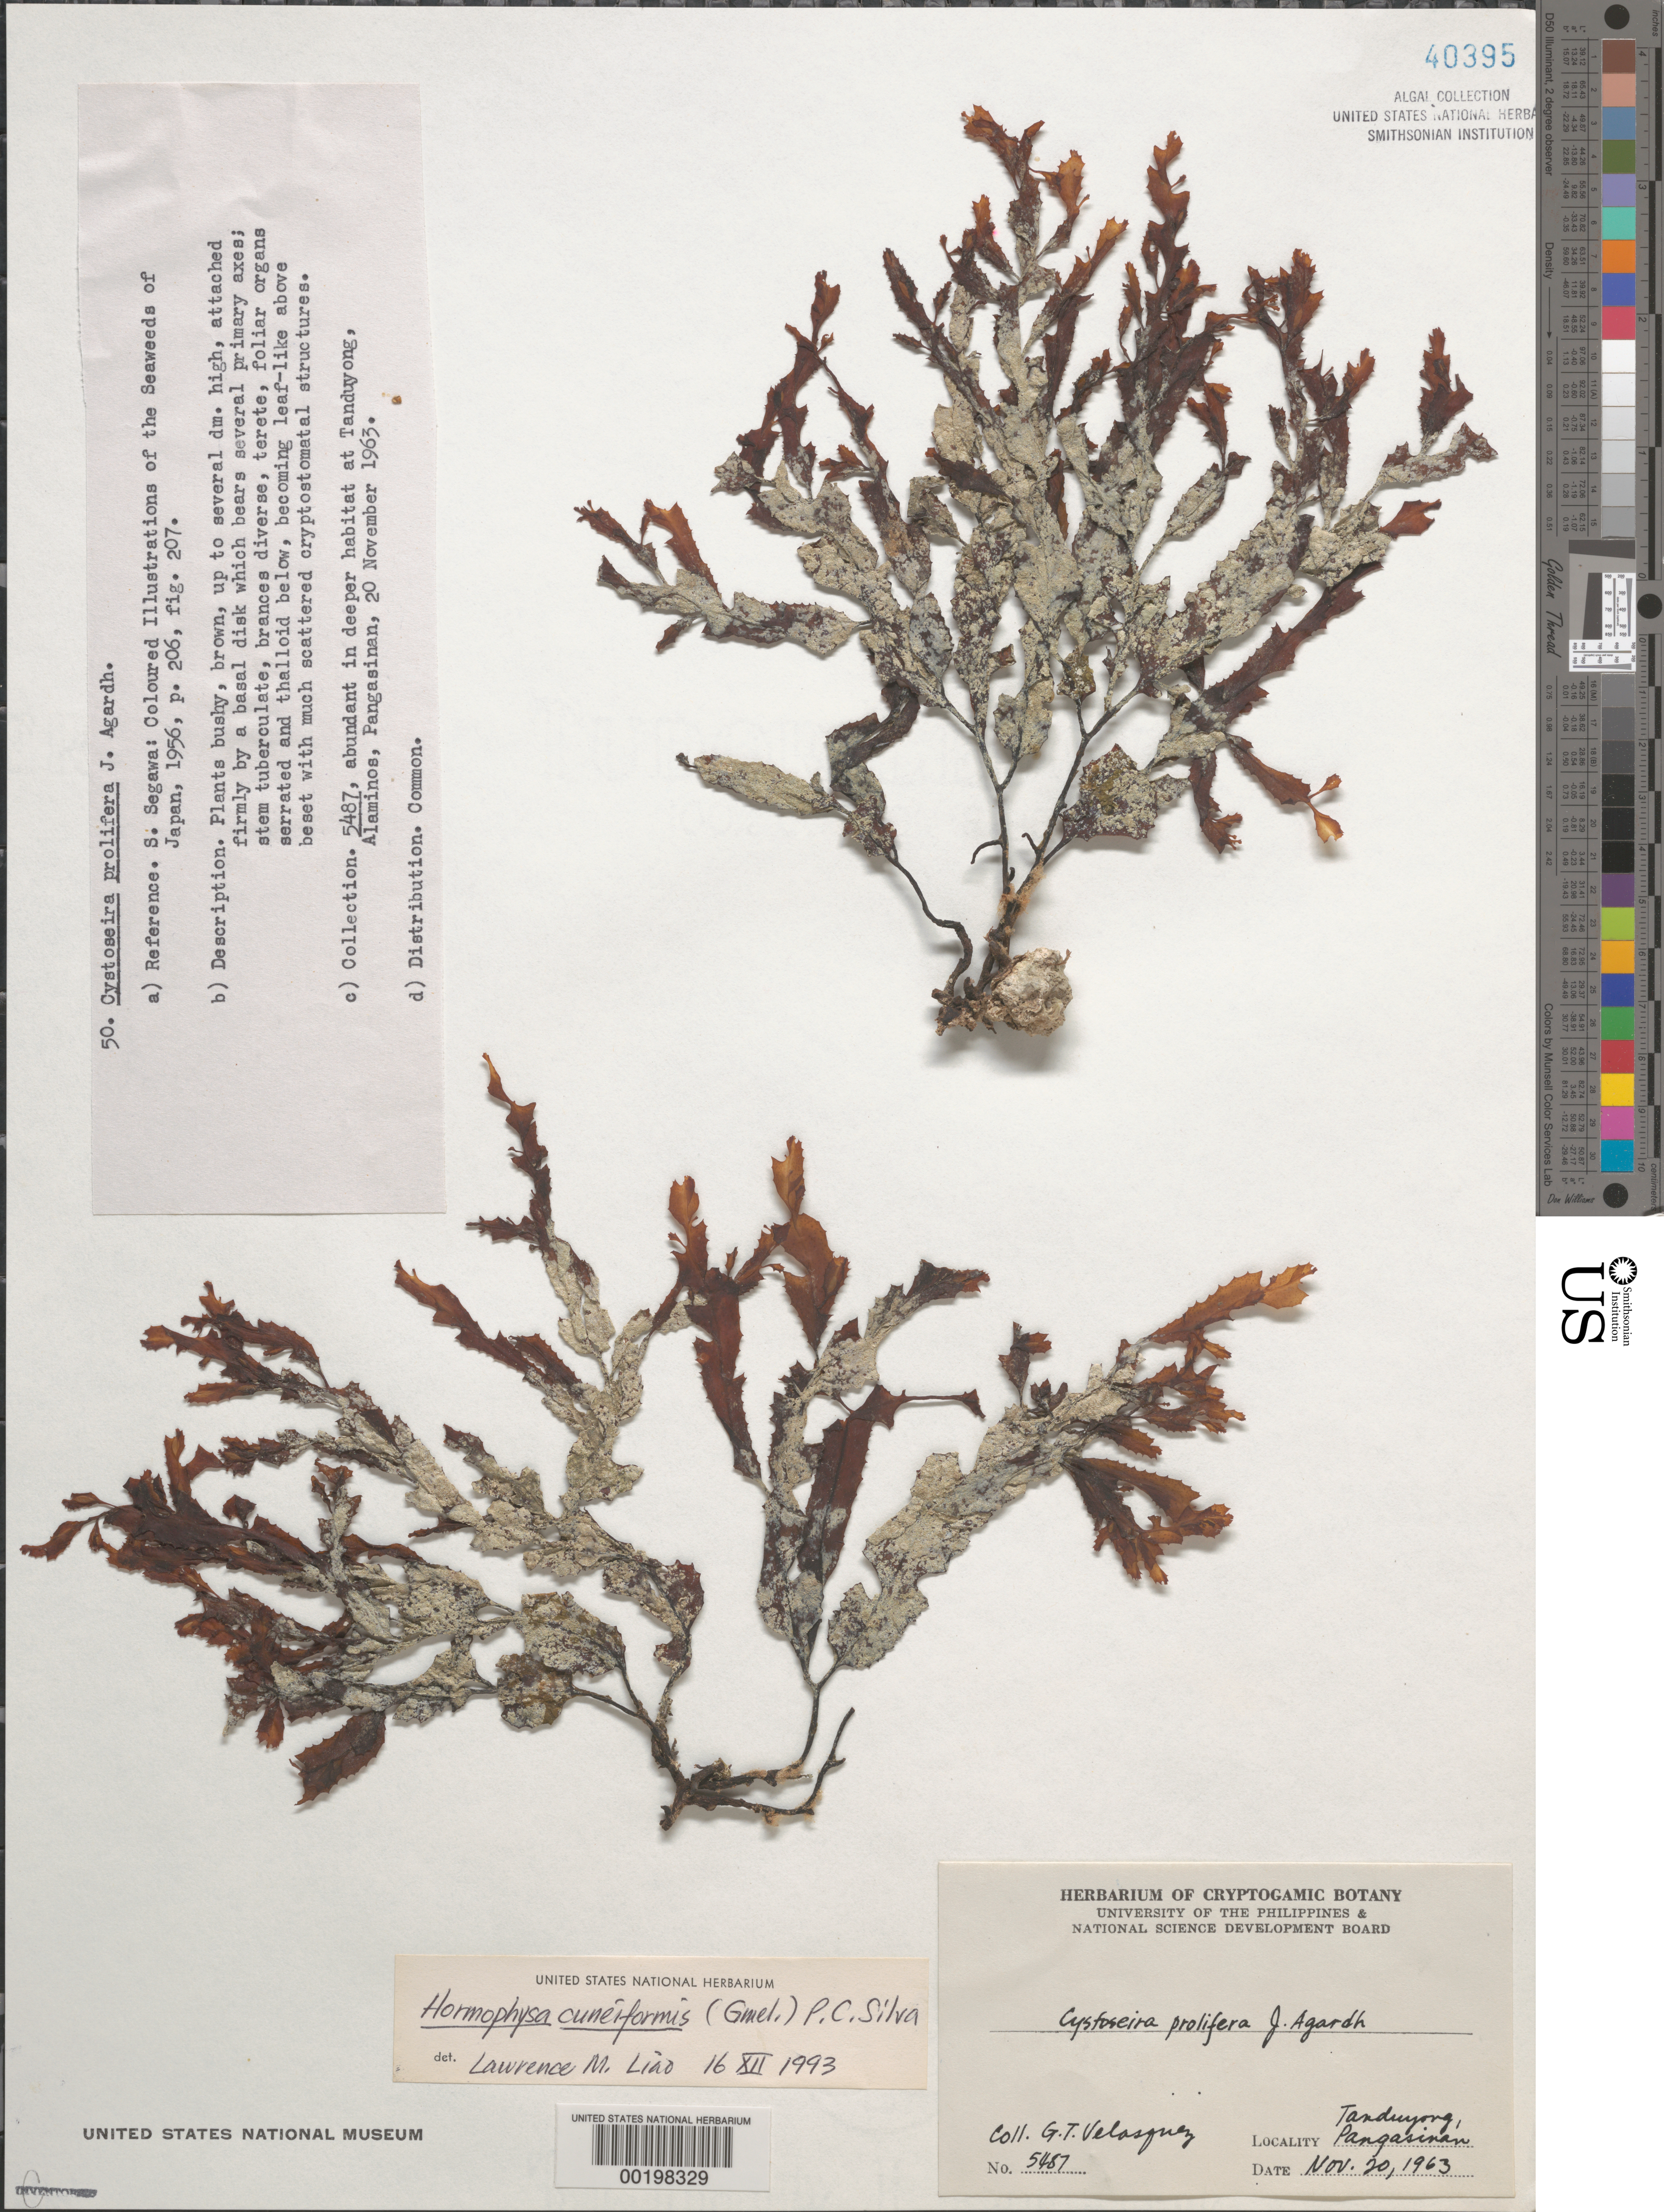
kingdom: Chromista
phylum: Ochrophyta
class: Phaeophyceae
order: Fucales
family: Sargassaceae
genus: Hormophysa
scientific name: Hormophysa cuneiformis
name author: (J.F. Gmel.) P.C. Silva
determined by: Liao, L. M.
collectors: G. Velasquez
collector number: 5487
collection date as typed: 20 Nov 1963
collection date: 1963-11-20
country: Philippines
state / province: Ilocos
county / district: Pangasinan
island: Luzon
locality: Tanduyong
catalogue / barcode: US 40395